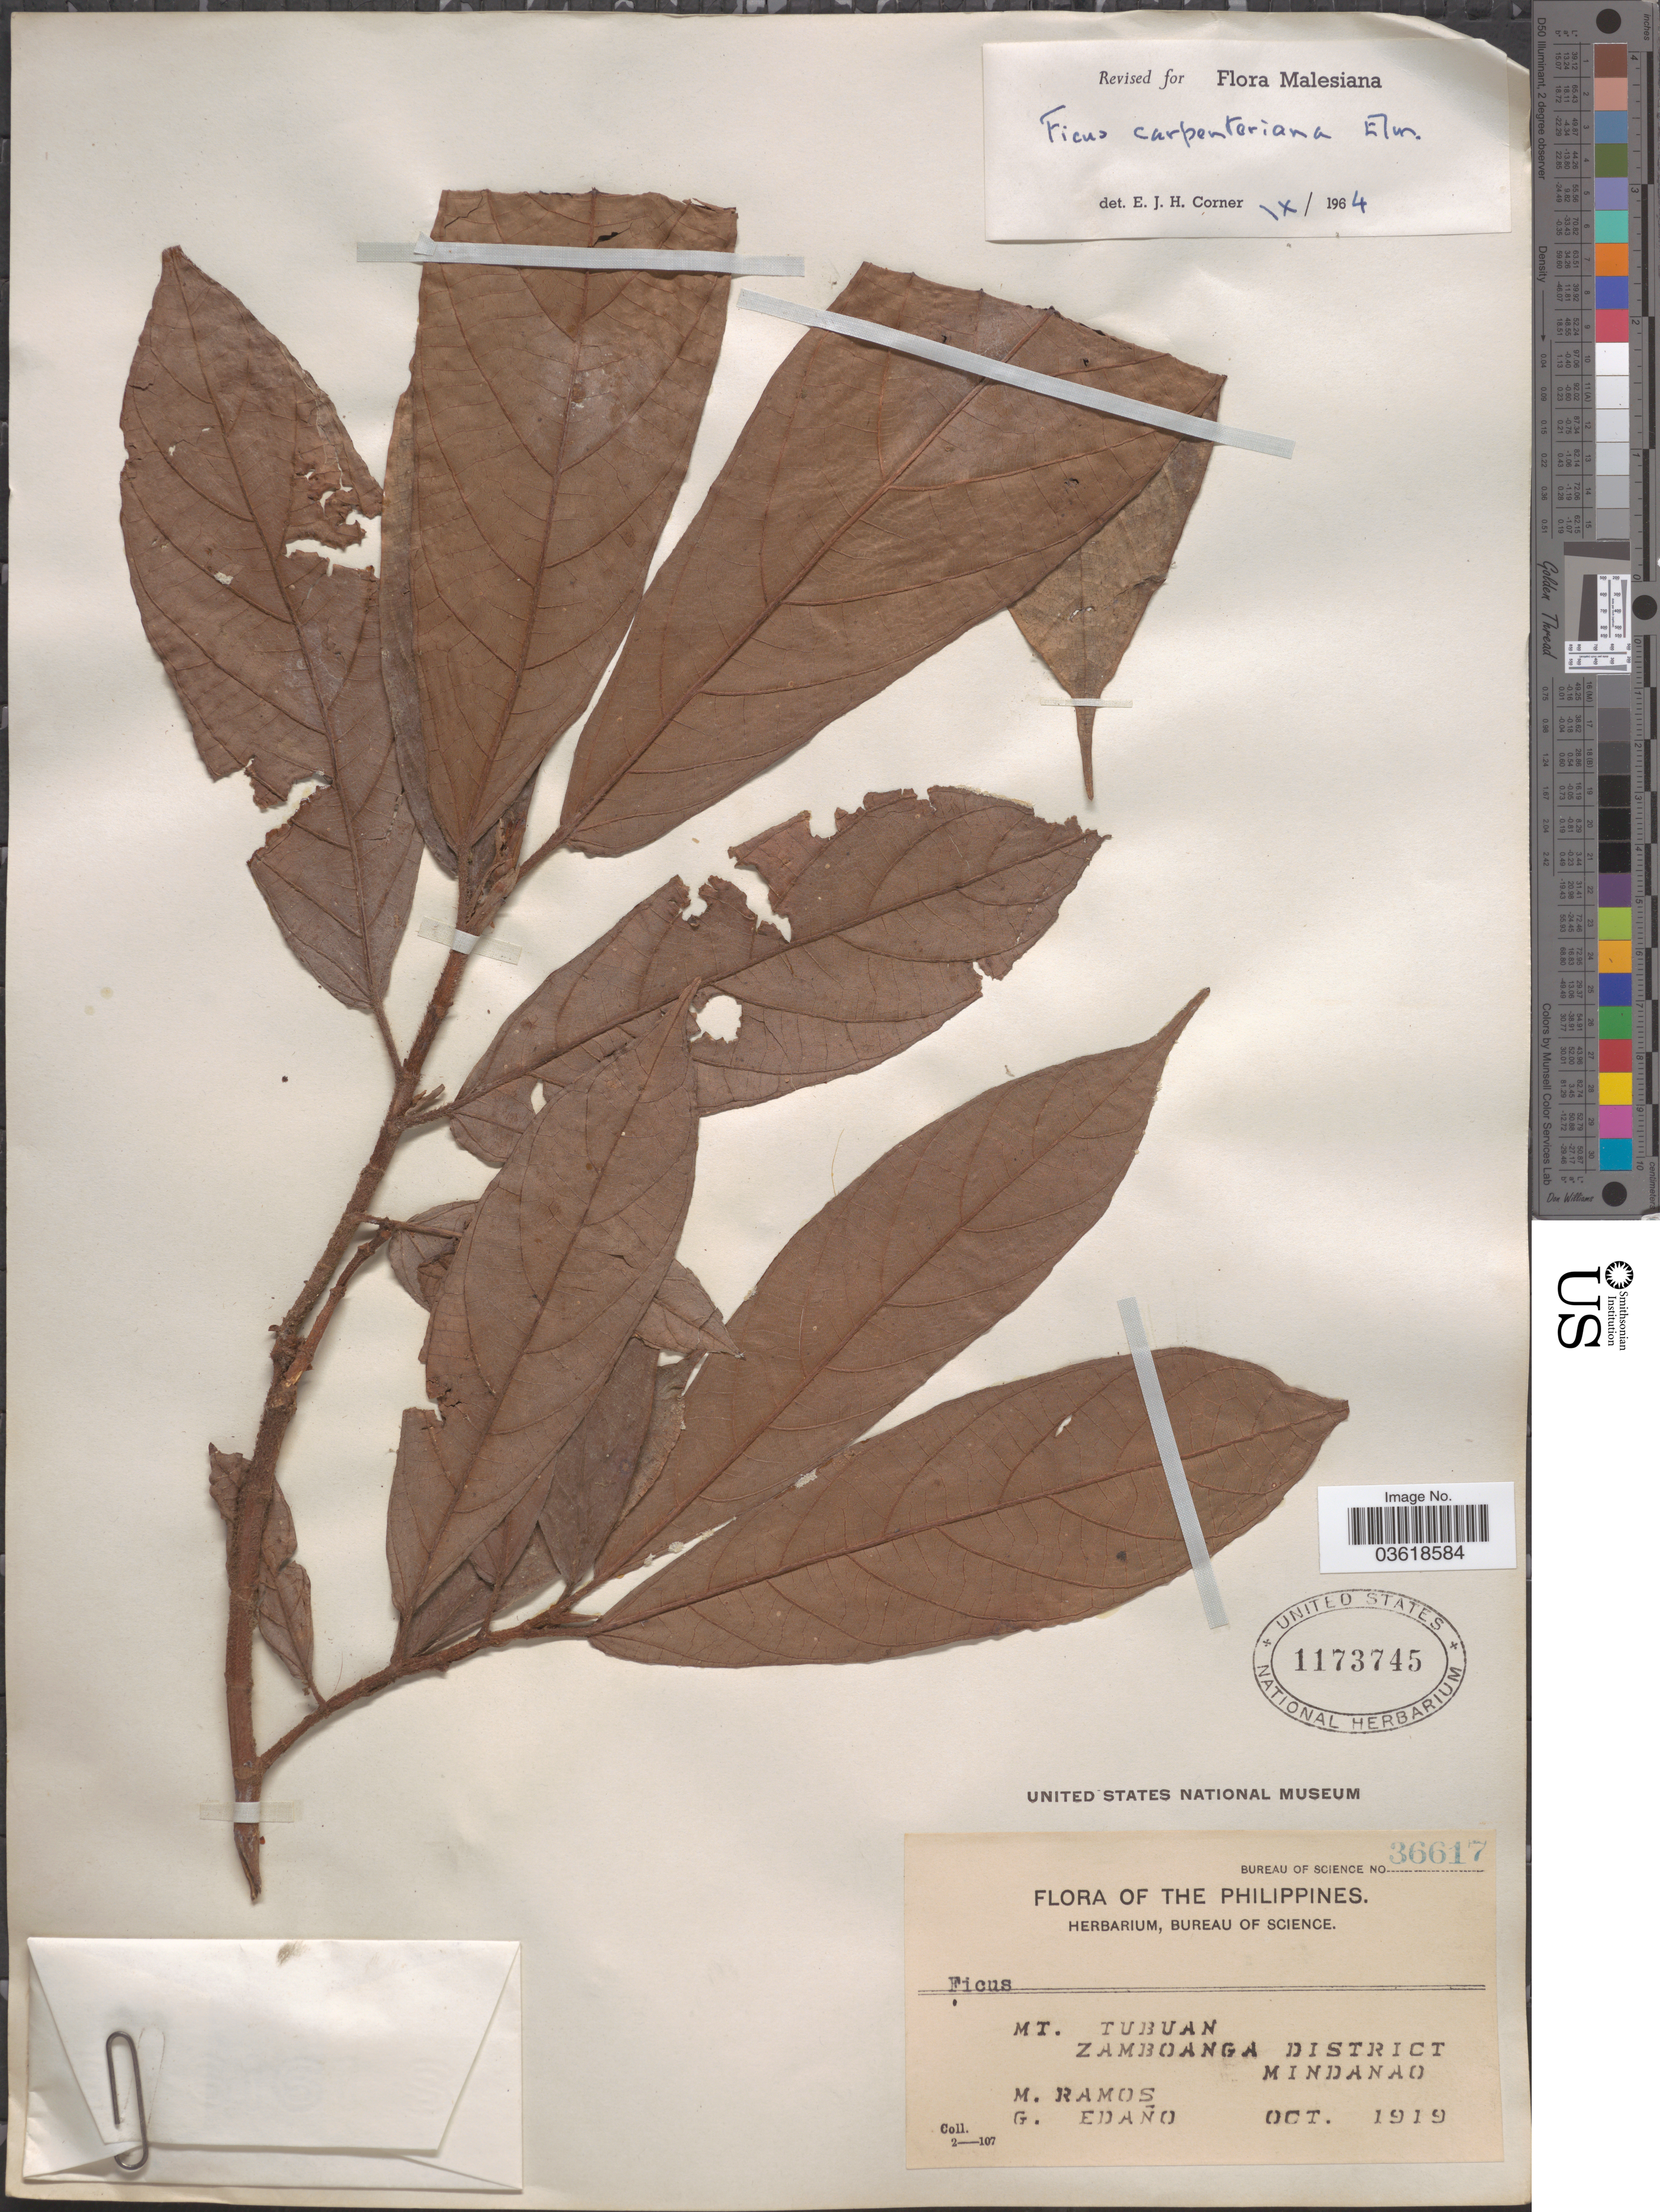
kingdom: Plantae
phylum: Tracheophyta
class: Magnoliopsida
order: Rosales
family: Moraceae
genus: Ficus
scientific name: Ficus carpenteriana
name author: Elmer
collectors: M. Ramos & G. Edaño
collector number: Bureau of Science 36617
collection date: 1919-10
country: Philippines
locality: Mt. Tubuan. Zamboanga District. Mindanao.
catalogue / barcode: US 1173745